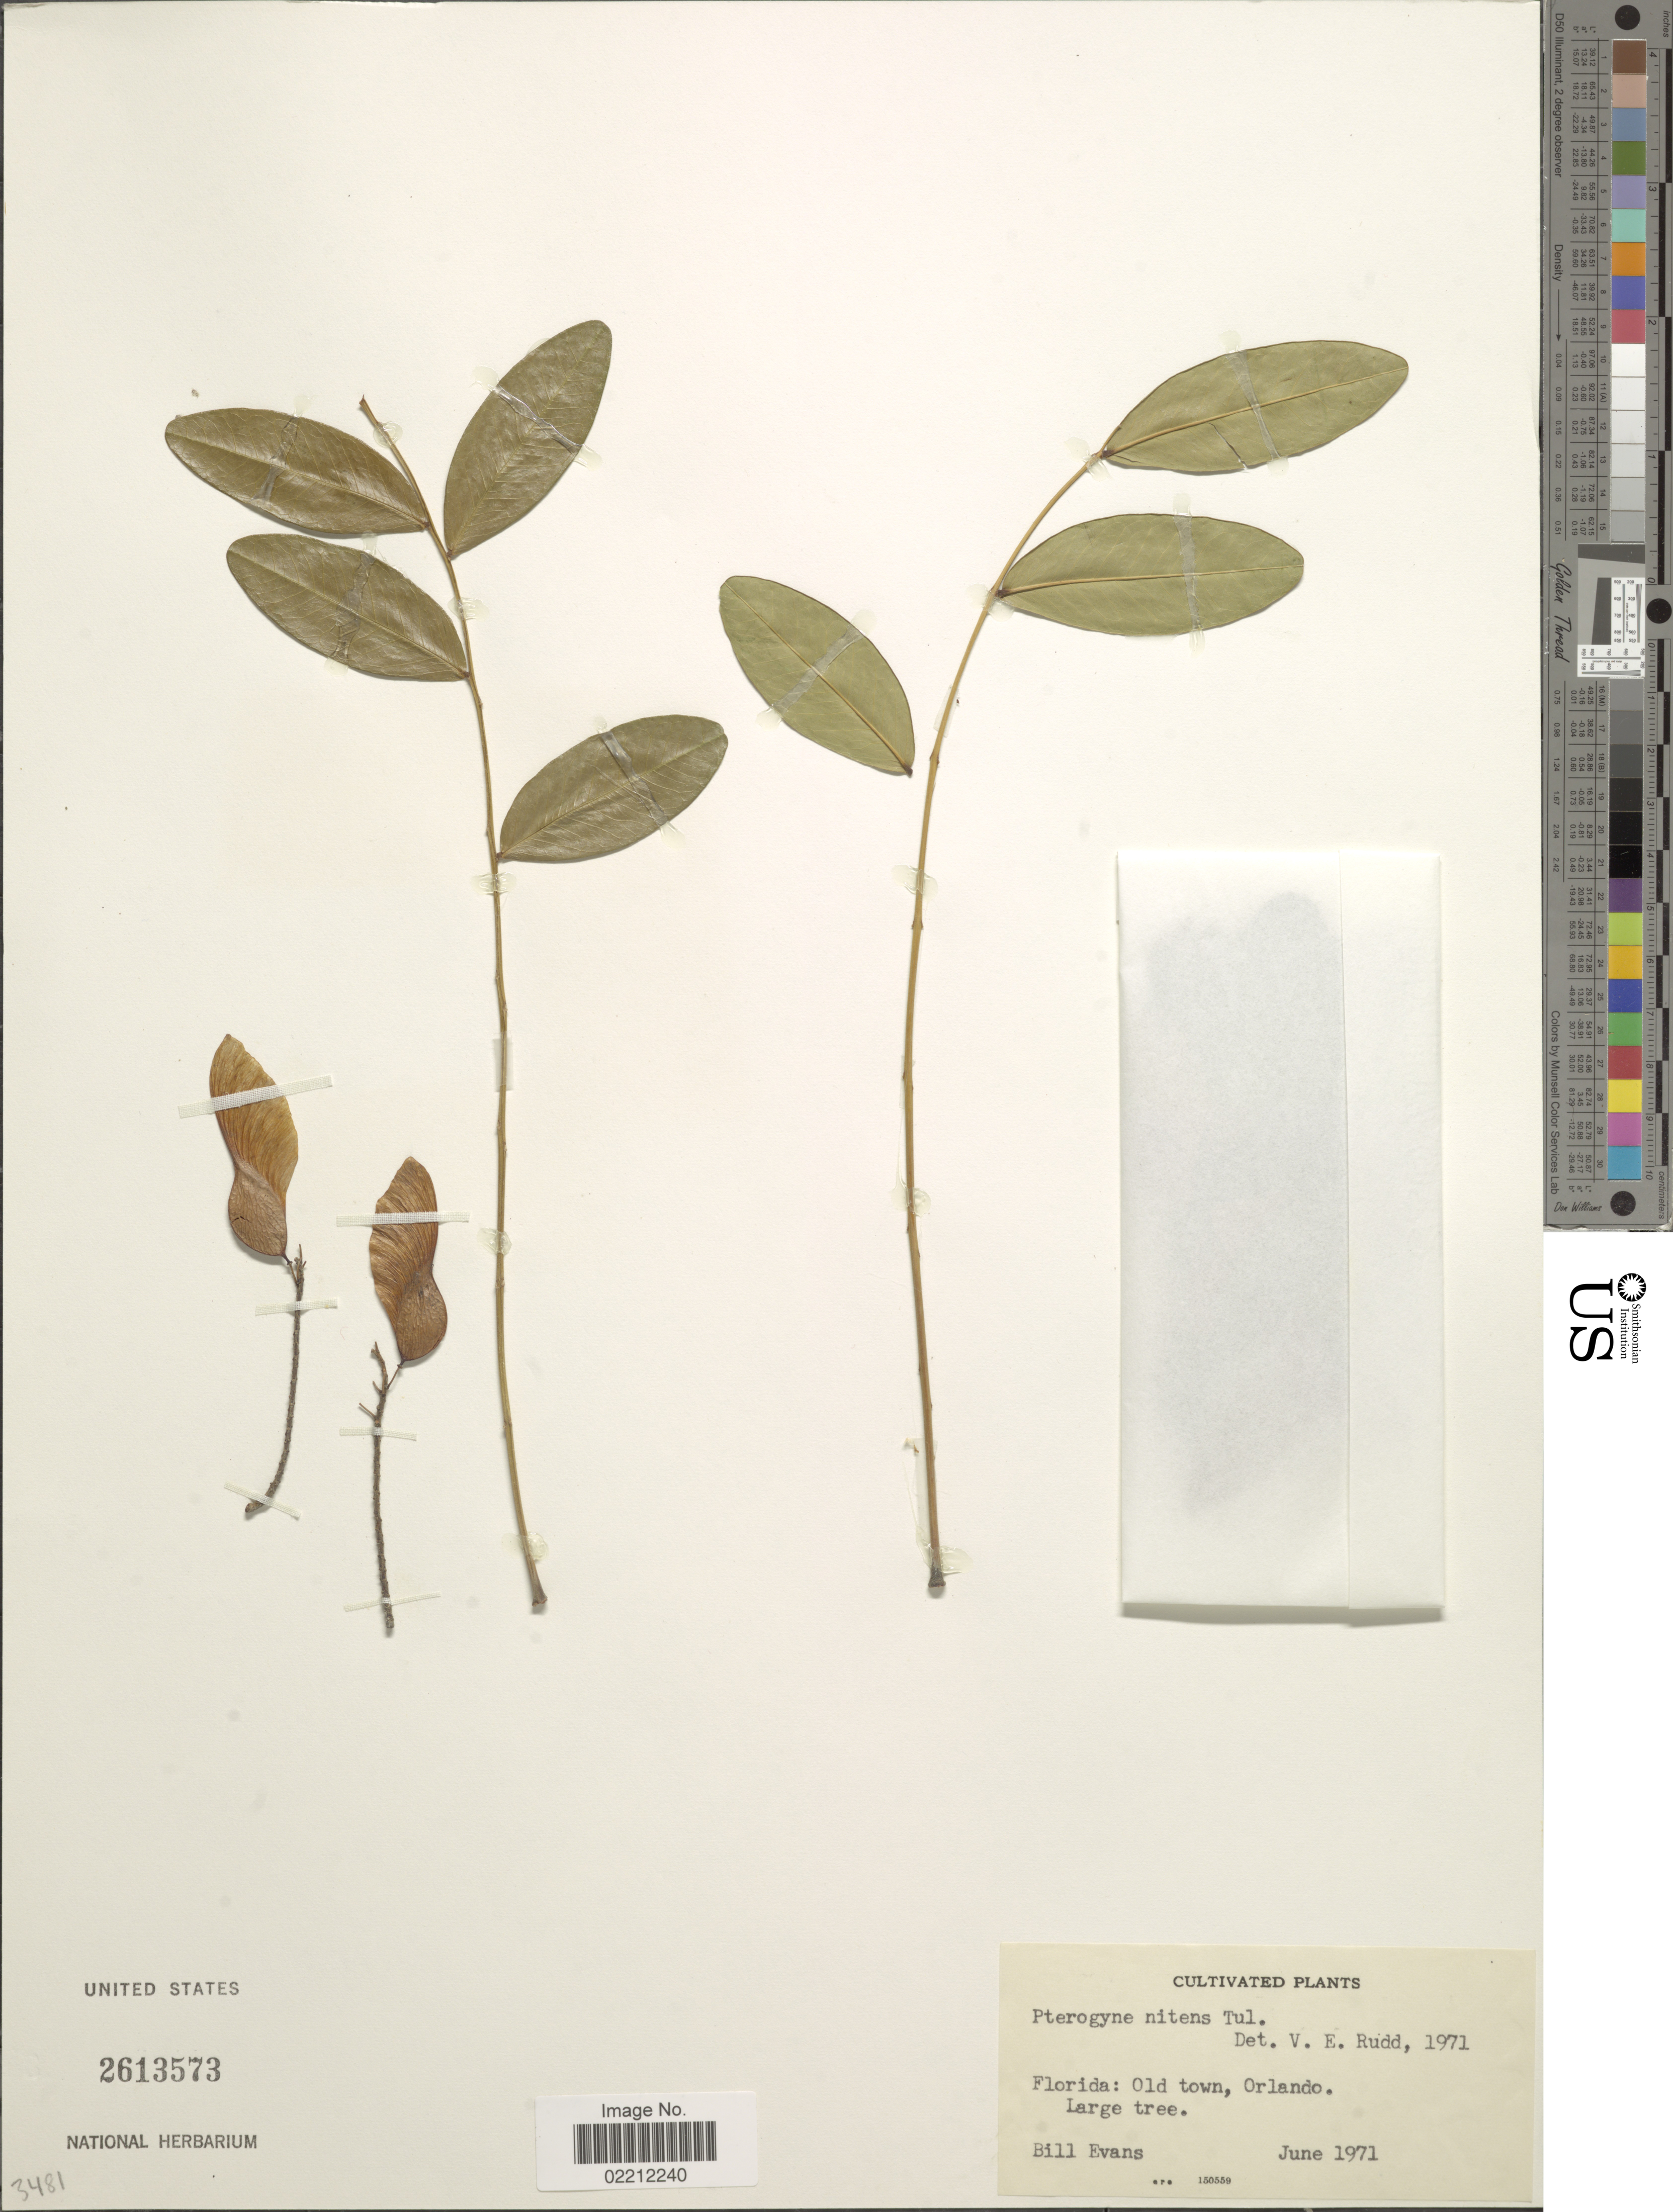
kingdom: Plantae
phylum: Tracheophyta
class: Magnoliopsida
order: Fabales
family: Fabaceae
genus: Pterogyne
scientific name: Pterogyne nitens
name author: Tul.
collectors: B. Evans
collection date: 1971-06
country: United States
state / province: Florida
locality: Florida: old town, Orlando.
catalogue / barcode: US 2613573